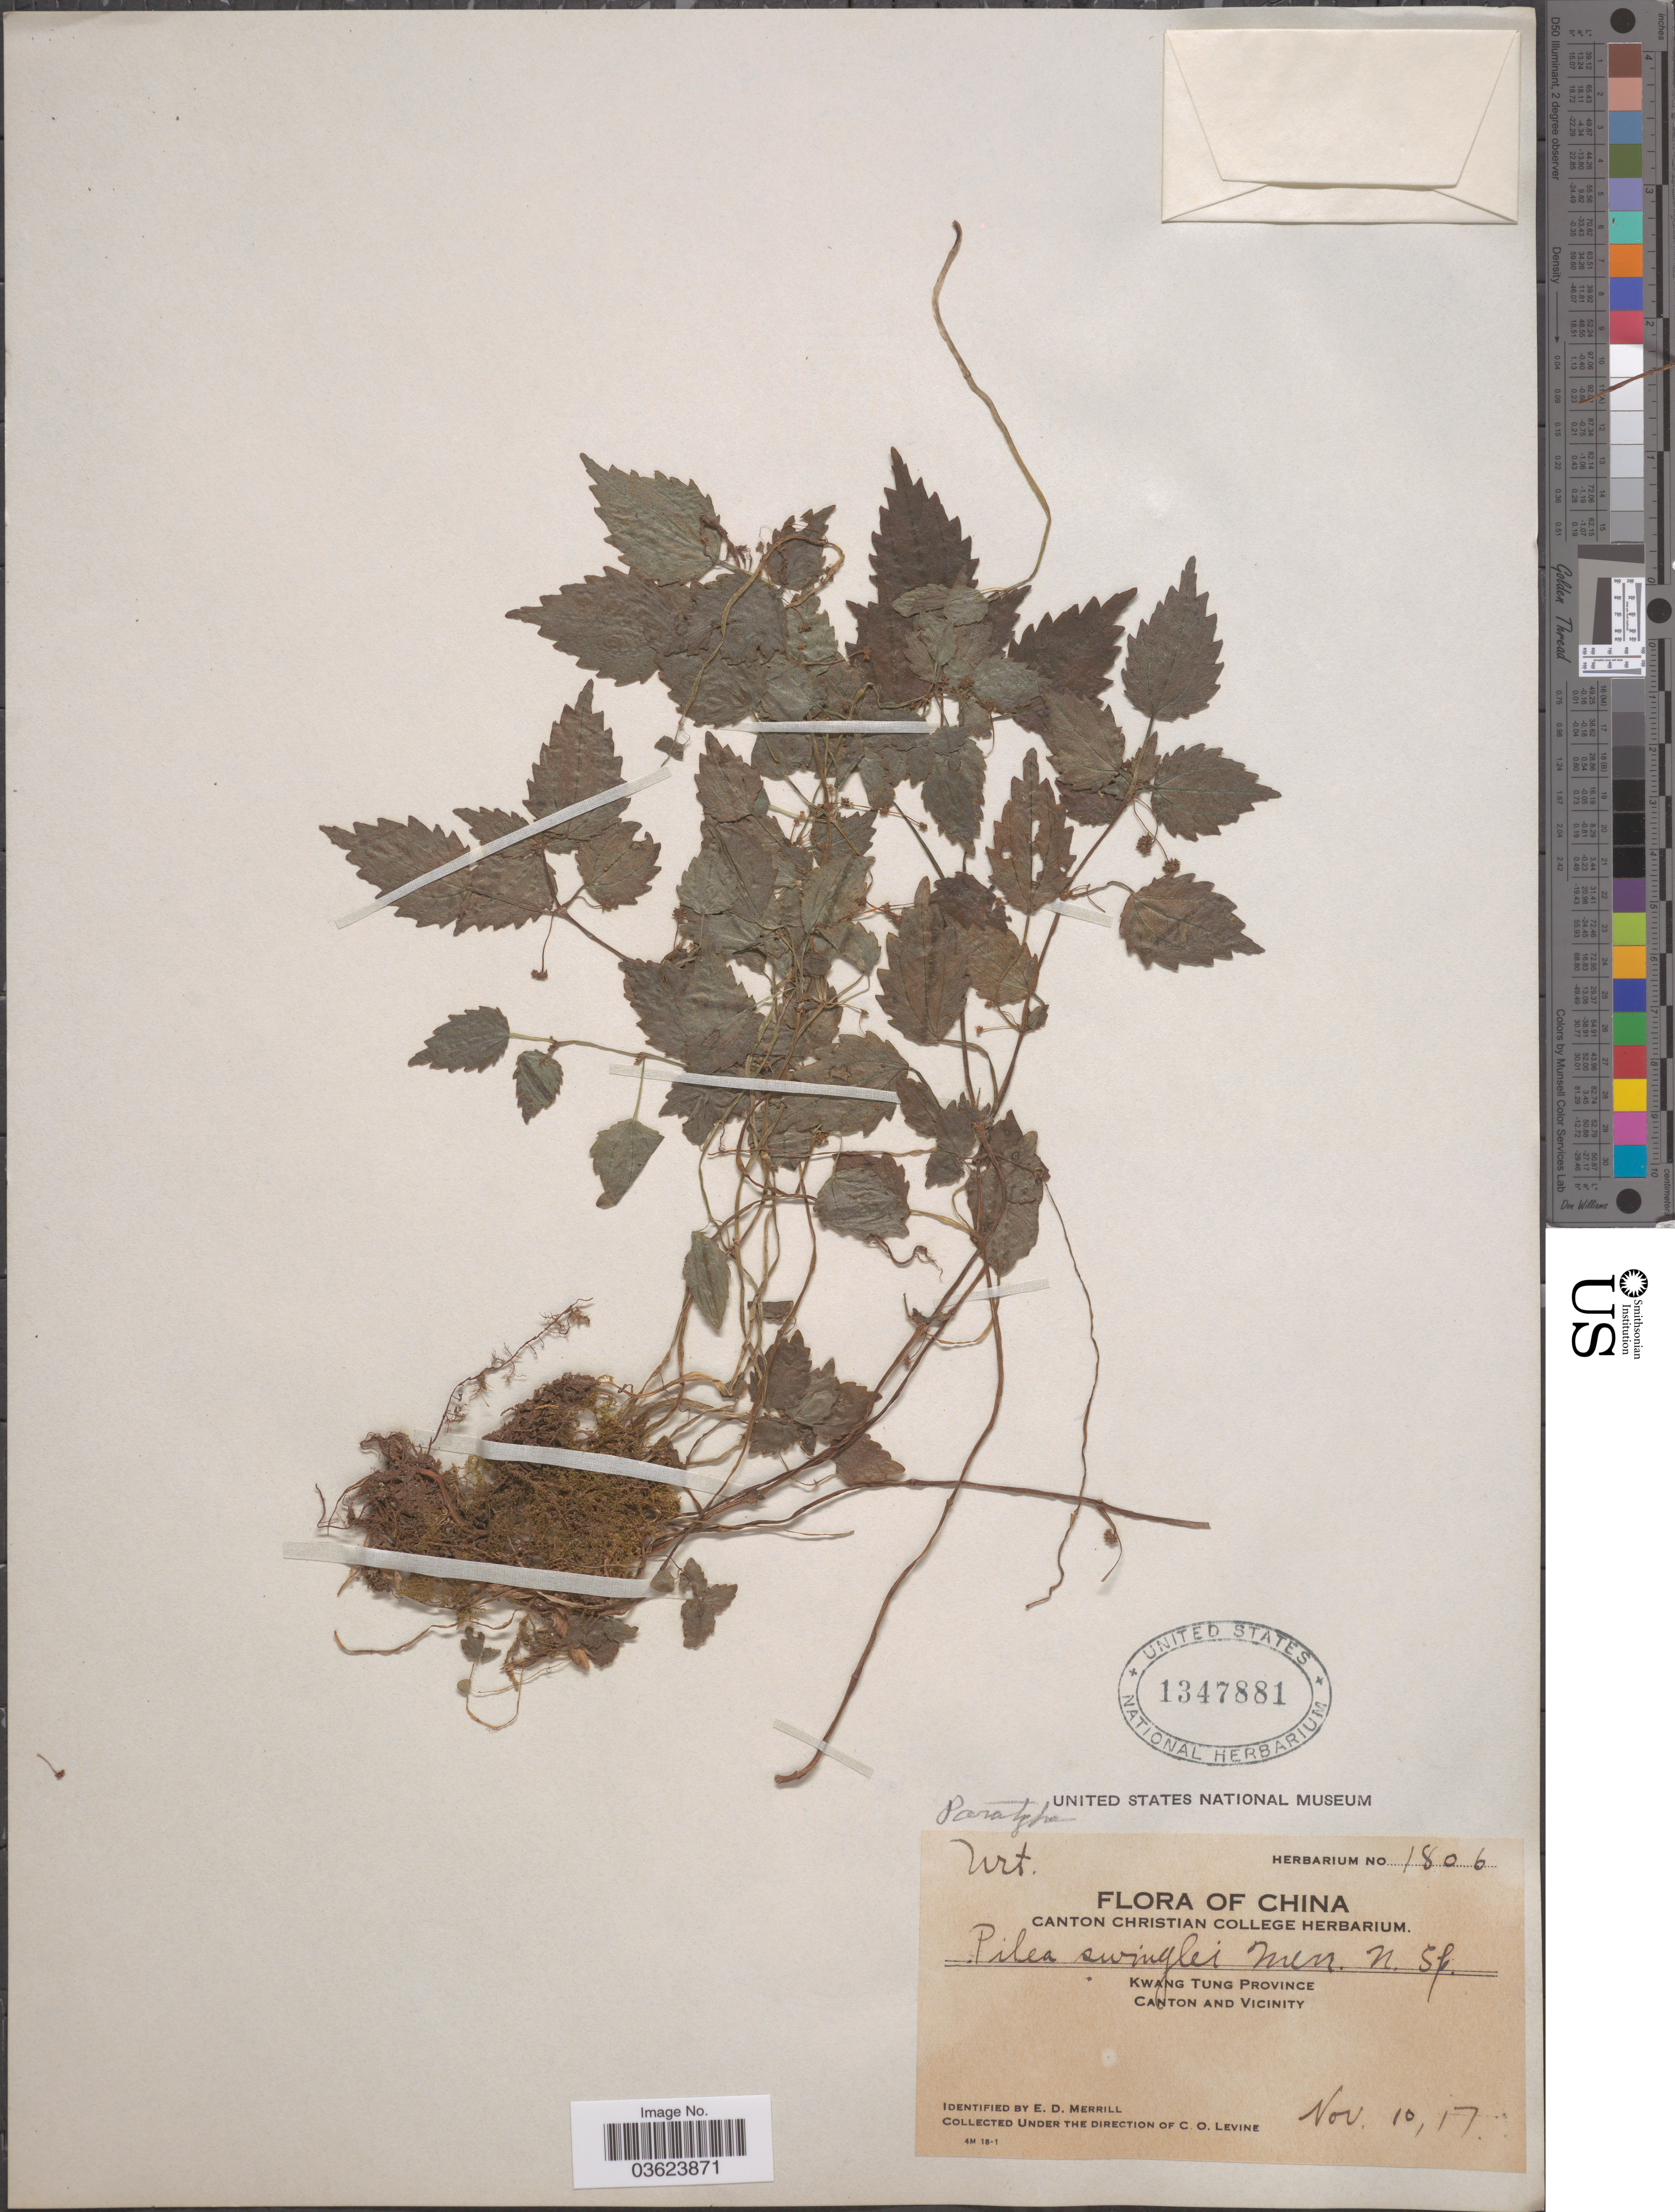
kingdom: Plantae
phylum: Tracheophyta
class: Magnoliopsida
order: Rosales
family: Urticaceae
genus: Pilea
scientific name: Pilea swinglei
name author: Merr.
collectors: C. O. Levine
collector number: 1806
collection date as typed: Transcribed d/m/y: 10/11/17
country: China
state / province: Guangdong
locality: Kwang Tung Province. Canton and Vicinity.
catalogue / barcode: US 1347881